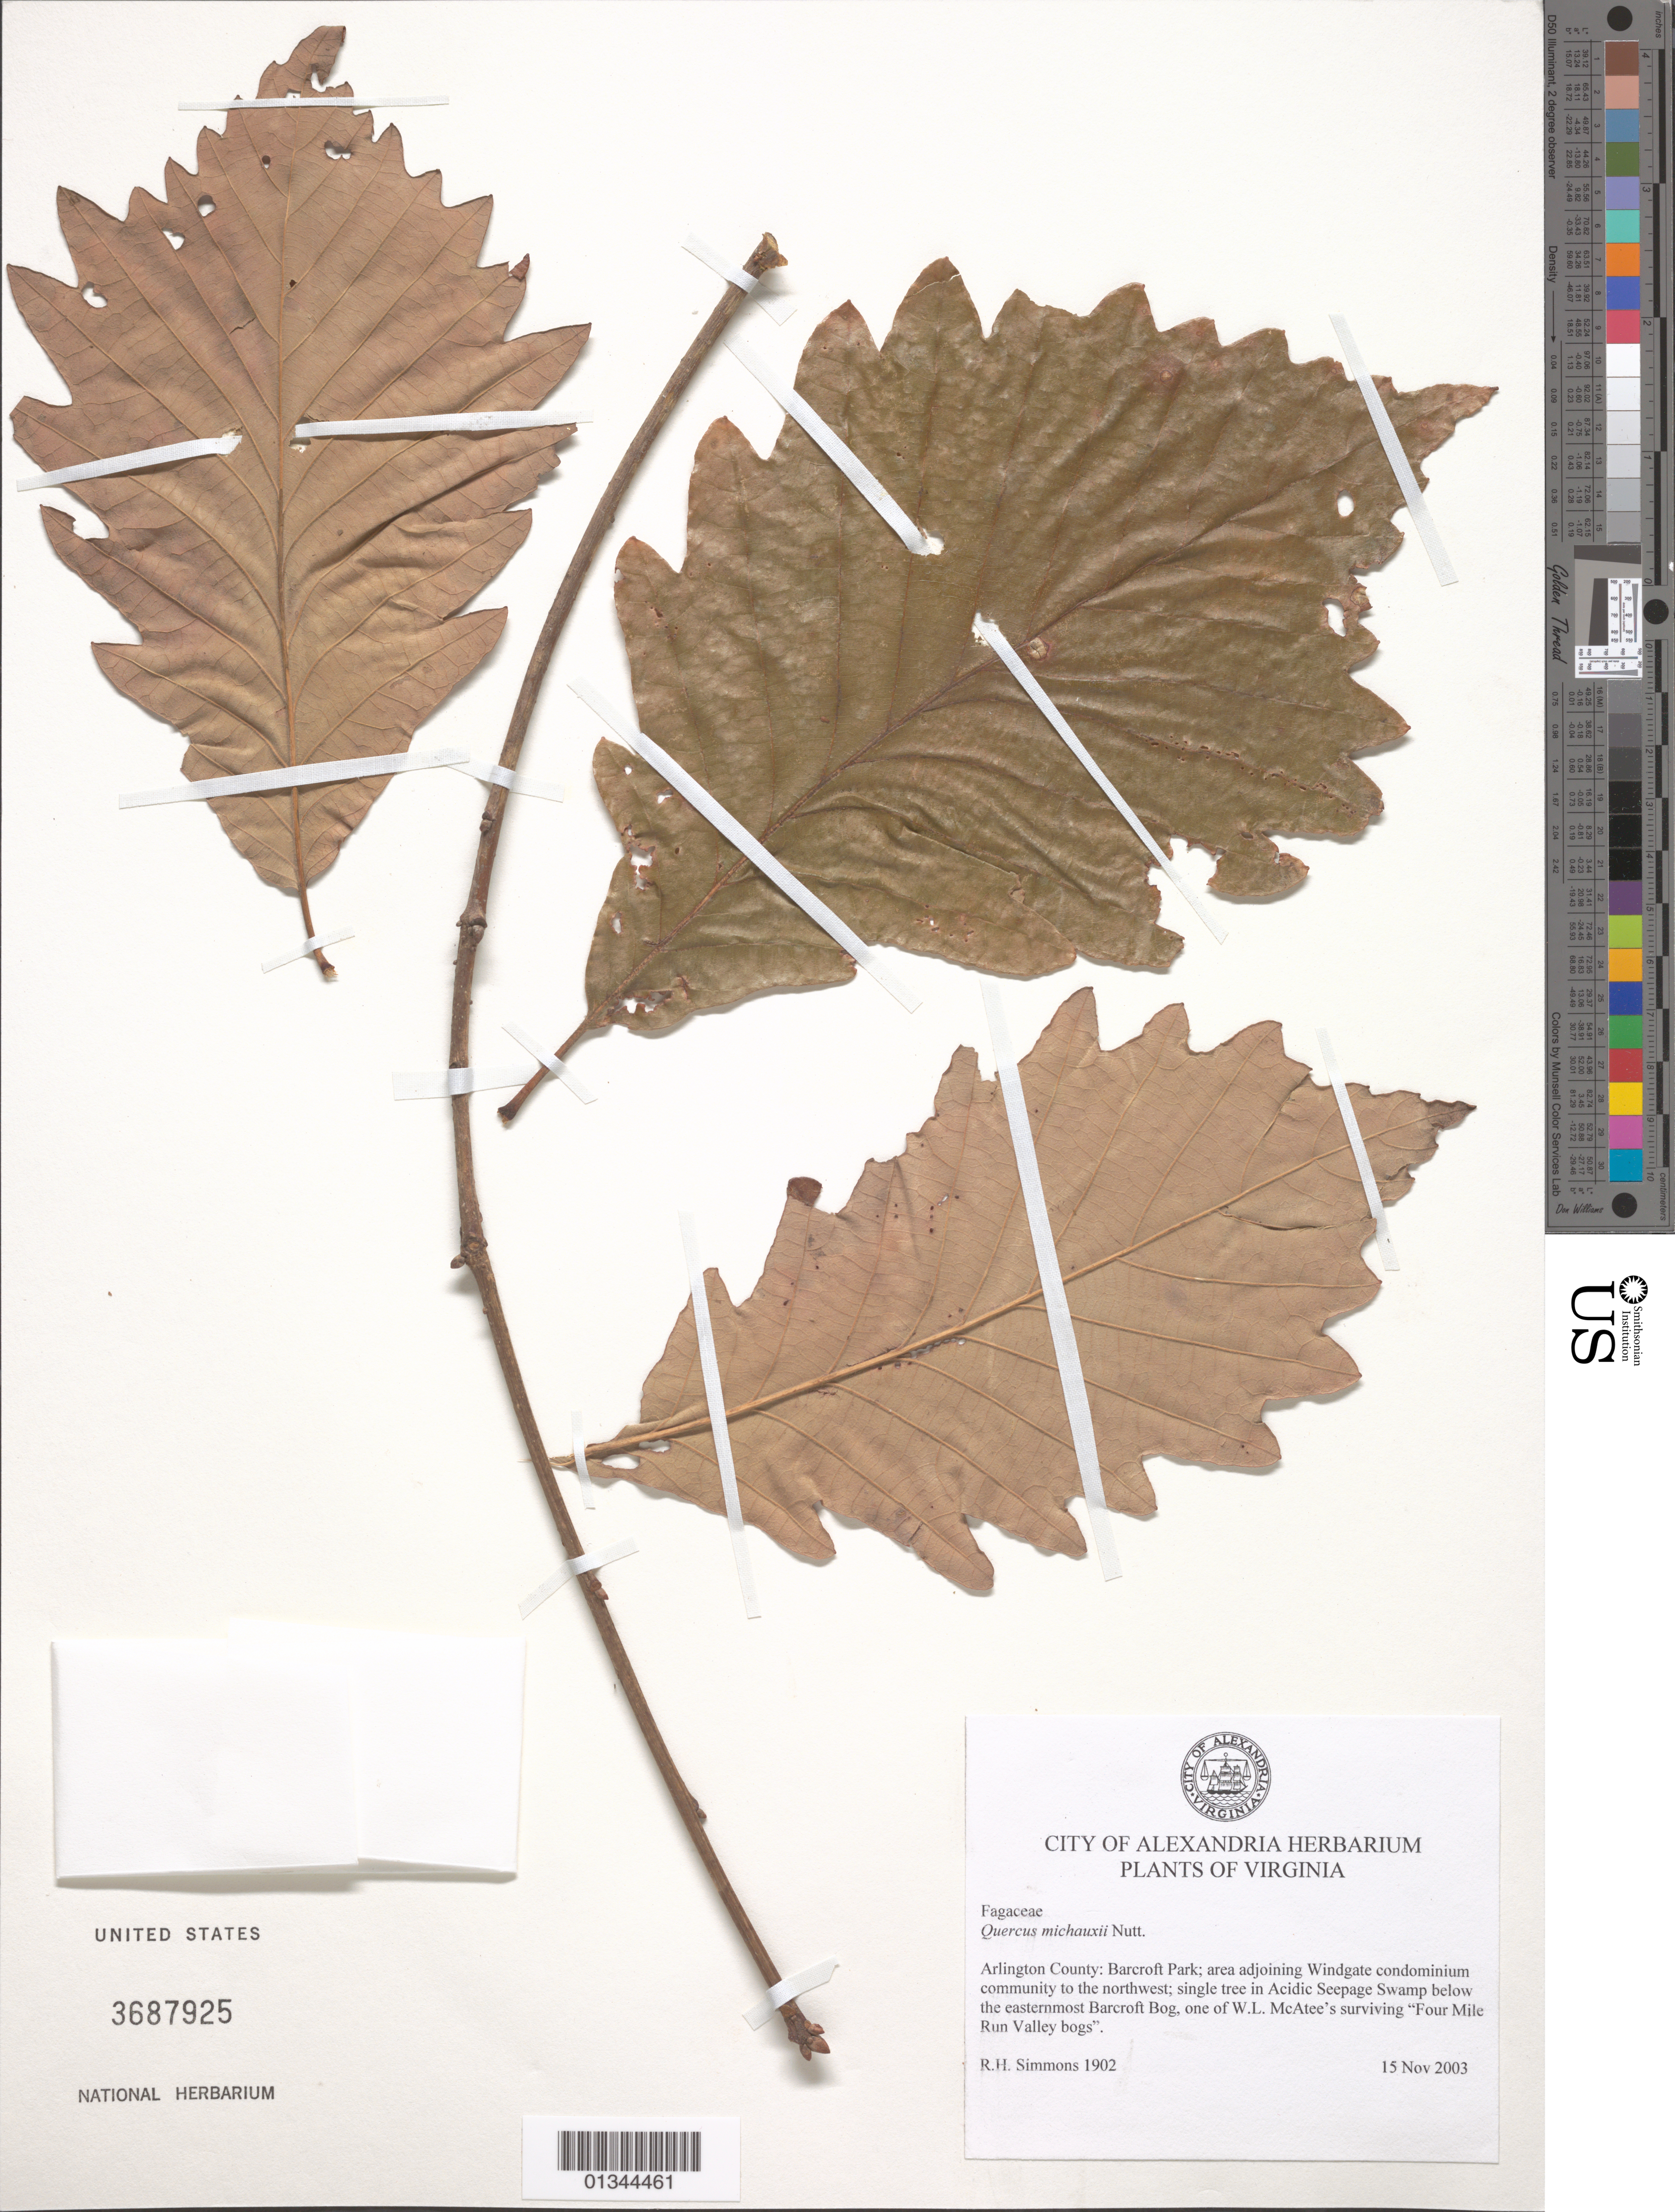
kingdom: Plantae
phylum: Tracheophyta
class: Magnoliopsida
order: Fagales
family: Fagaceae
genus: Quercus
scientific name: Quercus michauxii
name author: Nutt.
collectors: R. H. Simmons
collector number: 1902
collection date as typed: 15 Nov 2003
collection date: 2003-11-15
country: United States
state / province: Virginia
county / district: Arlington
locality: Barcroft Park, area adjoining Windgate condominium community to the northwest, below easternmost Barcroft Bog.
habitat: Acidic seepage swamp.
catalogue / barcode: US 3687925